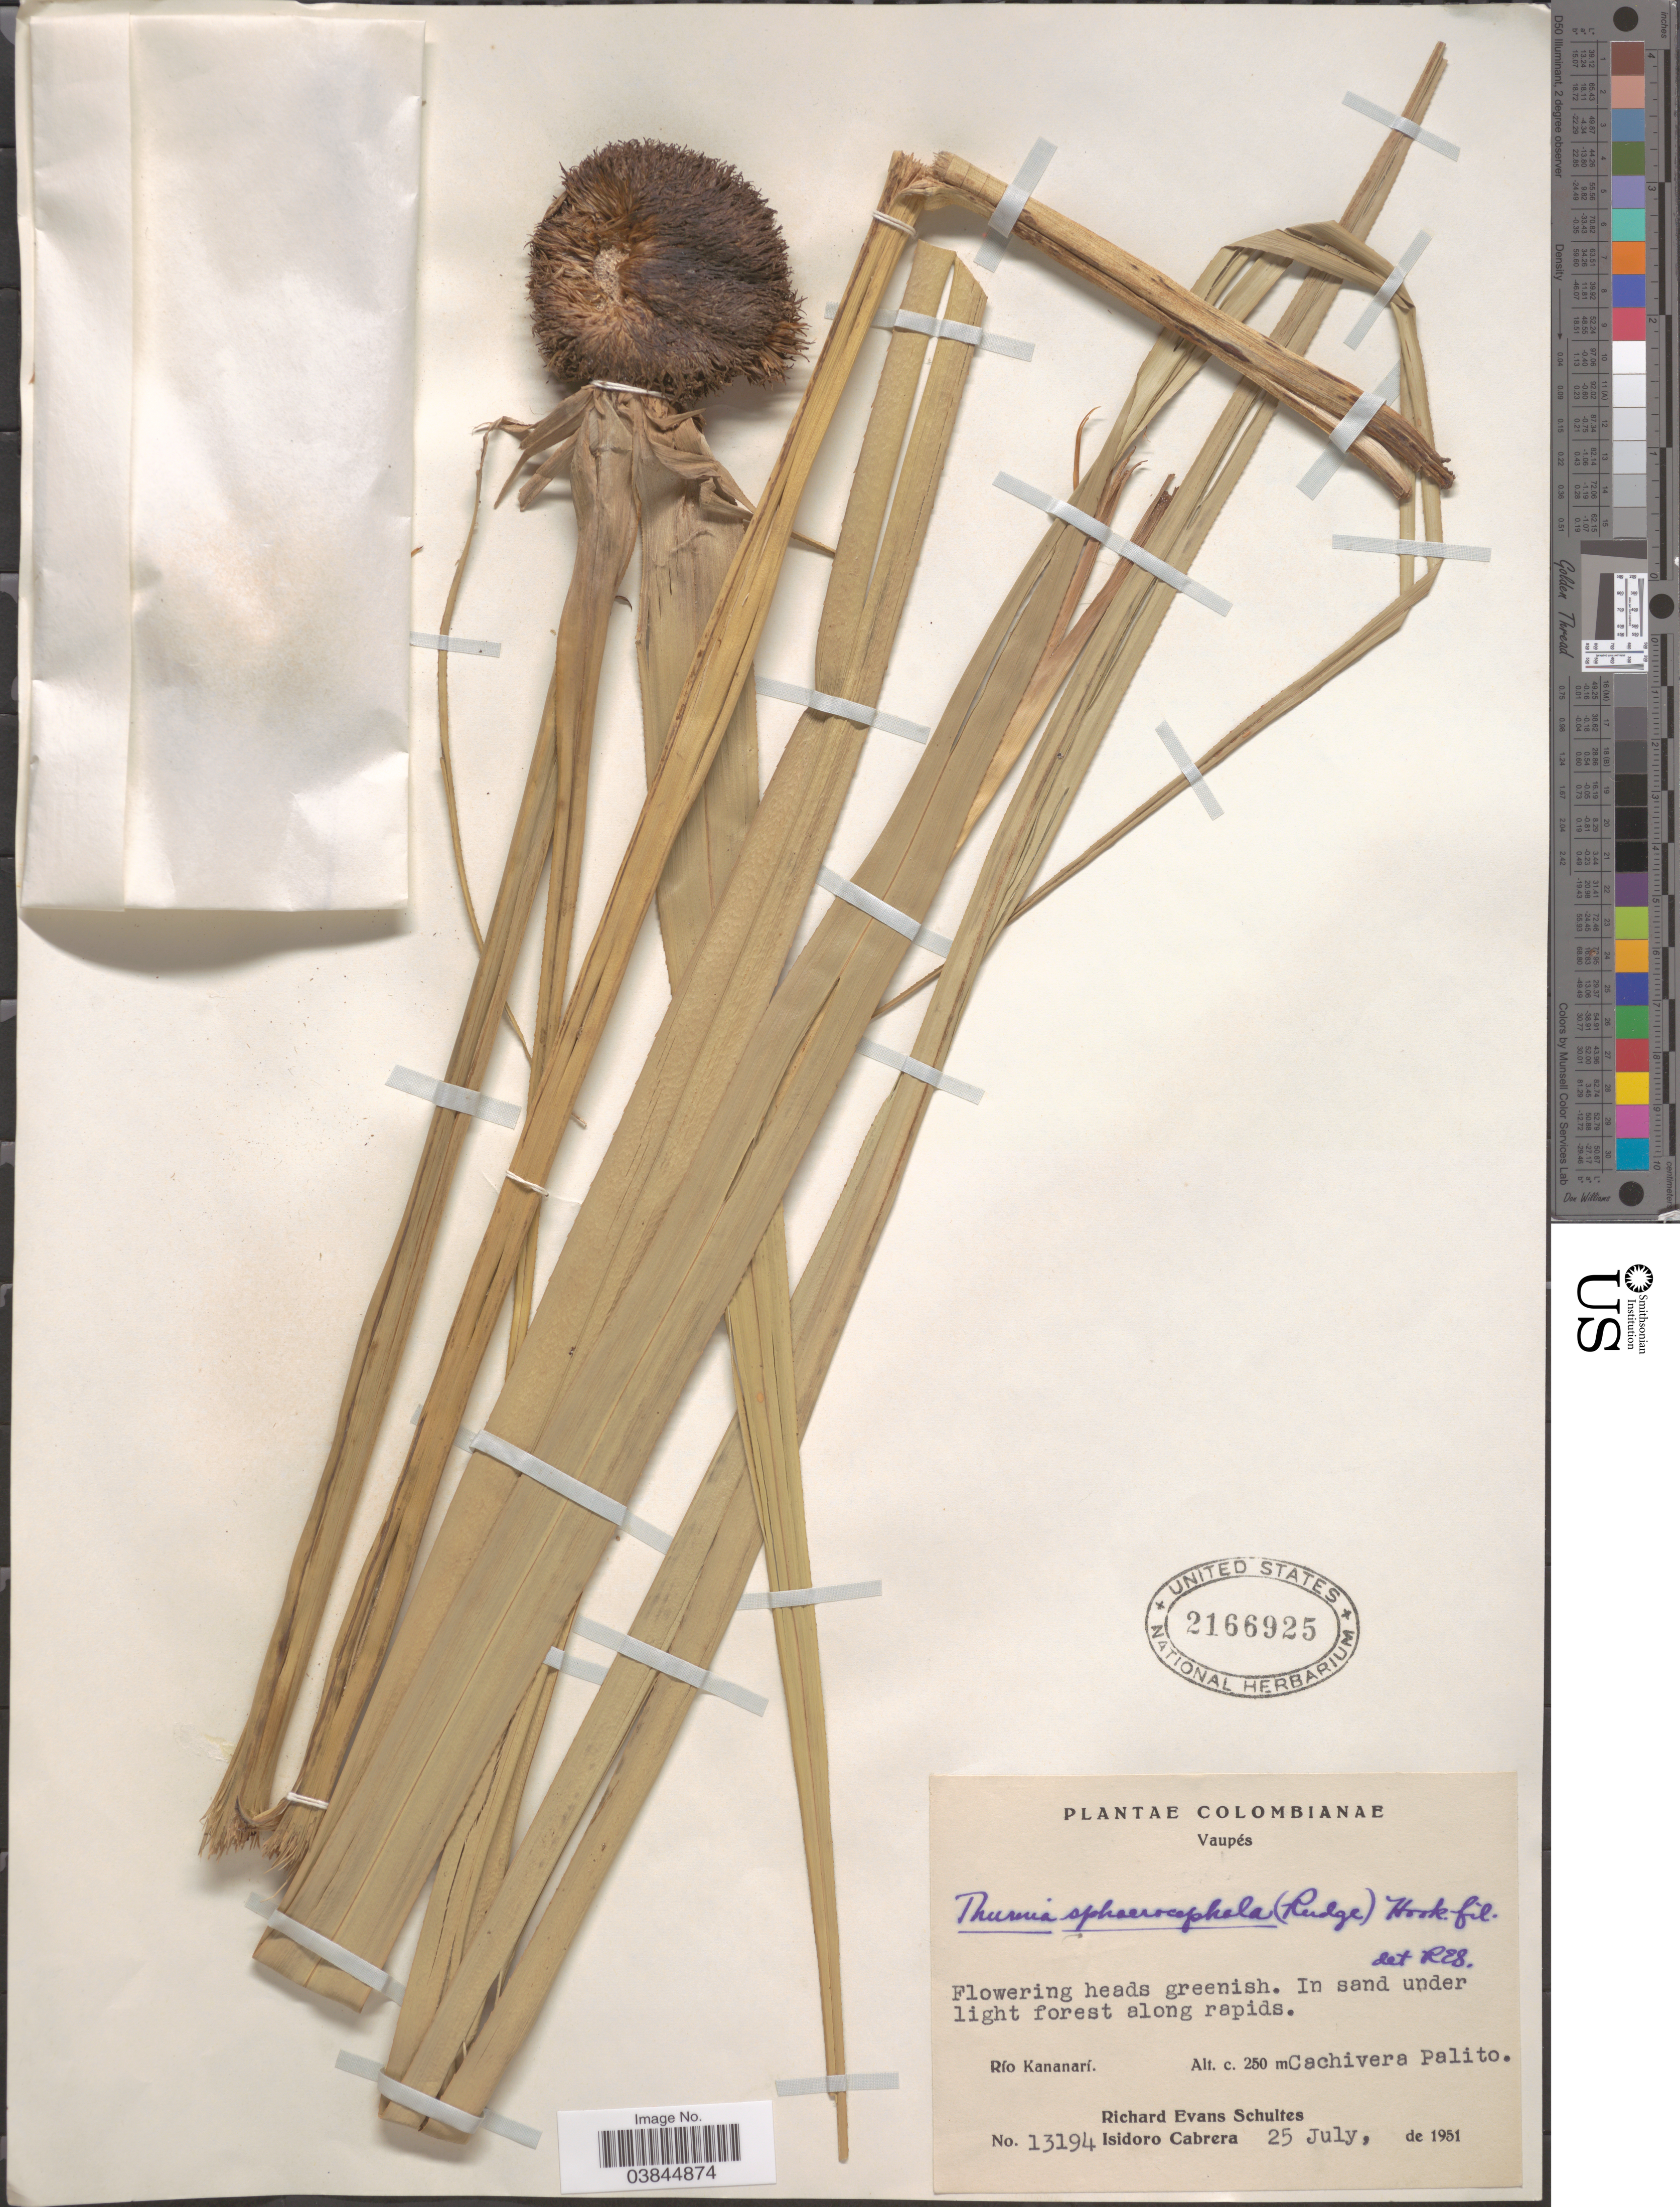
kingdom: Plantae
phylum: Tracheophyta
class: Liliopsida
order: Poales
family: Thurniaceae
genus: Thurnia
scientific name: Thurnia sphaerocephala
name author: (Rudge) Hook. f.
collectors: R. E. Schultes & I. Cabrera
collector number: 13194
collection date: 1951-07-25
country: Colombia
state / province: Vaupés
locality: Río Kananarí. Cachivera Palito.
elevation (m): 250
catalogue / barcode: US 2166925